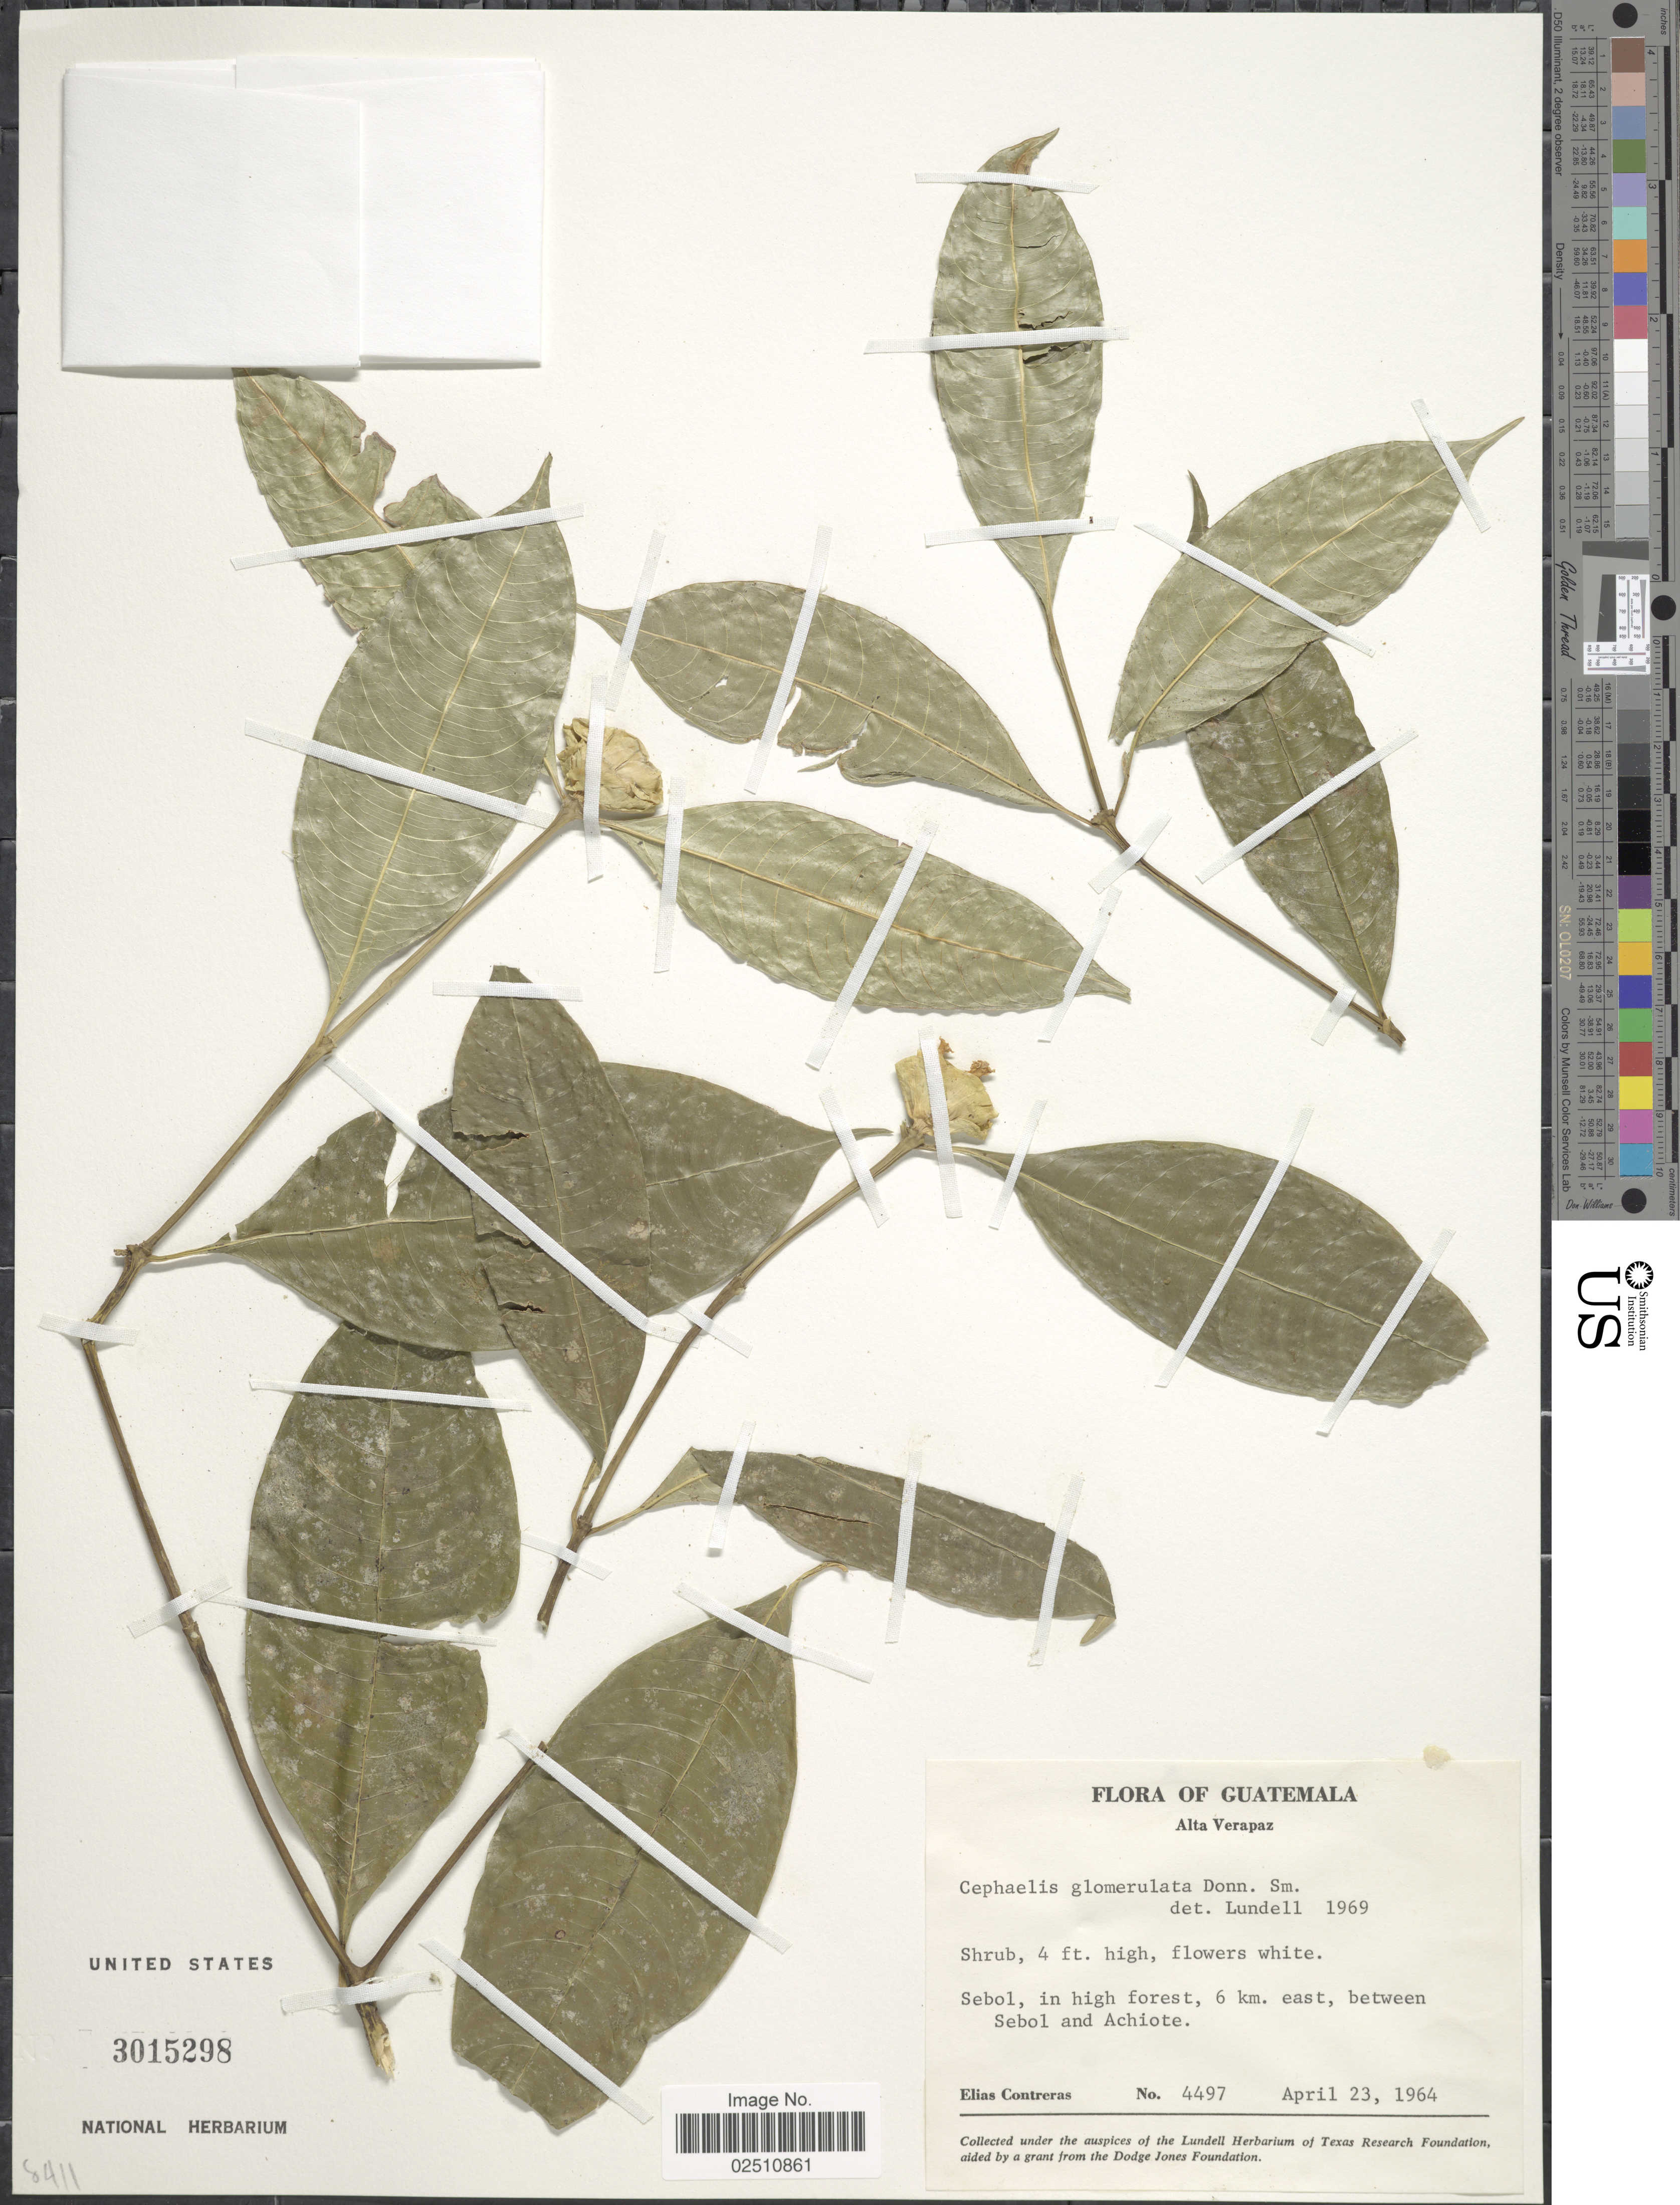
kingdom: Plantae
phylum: Tracheophyta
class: Magnoliopsida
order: Gentianales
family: Rubiaceae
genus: Psychotria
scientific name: Psychotria glomerulata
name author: (Donn. Sm.) Steyerm.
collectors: E. Contreras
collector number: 4497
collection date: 1964-04-23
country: Guatemala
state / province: Alta Verapaz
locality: Sebol, in high forest, 6 km. east, between Sebol and Achiote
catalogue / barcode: US 3015298